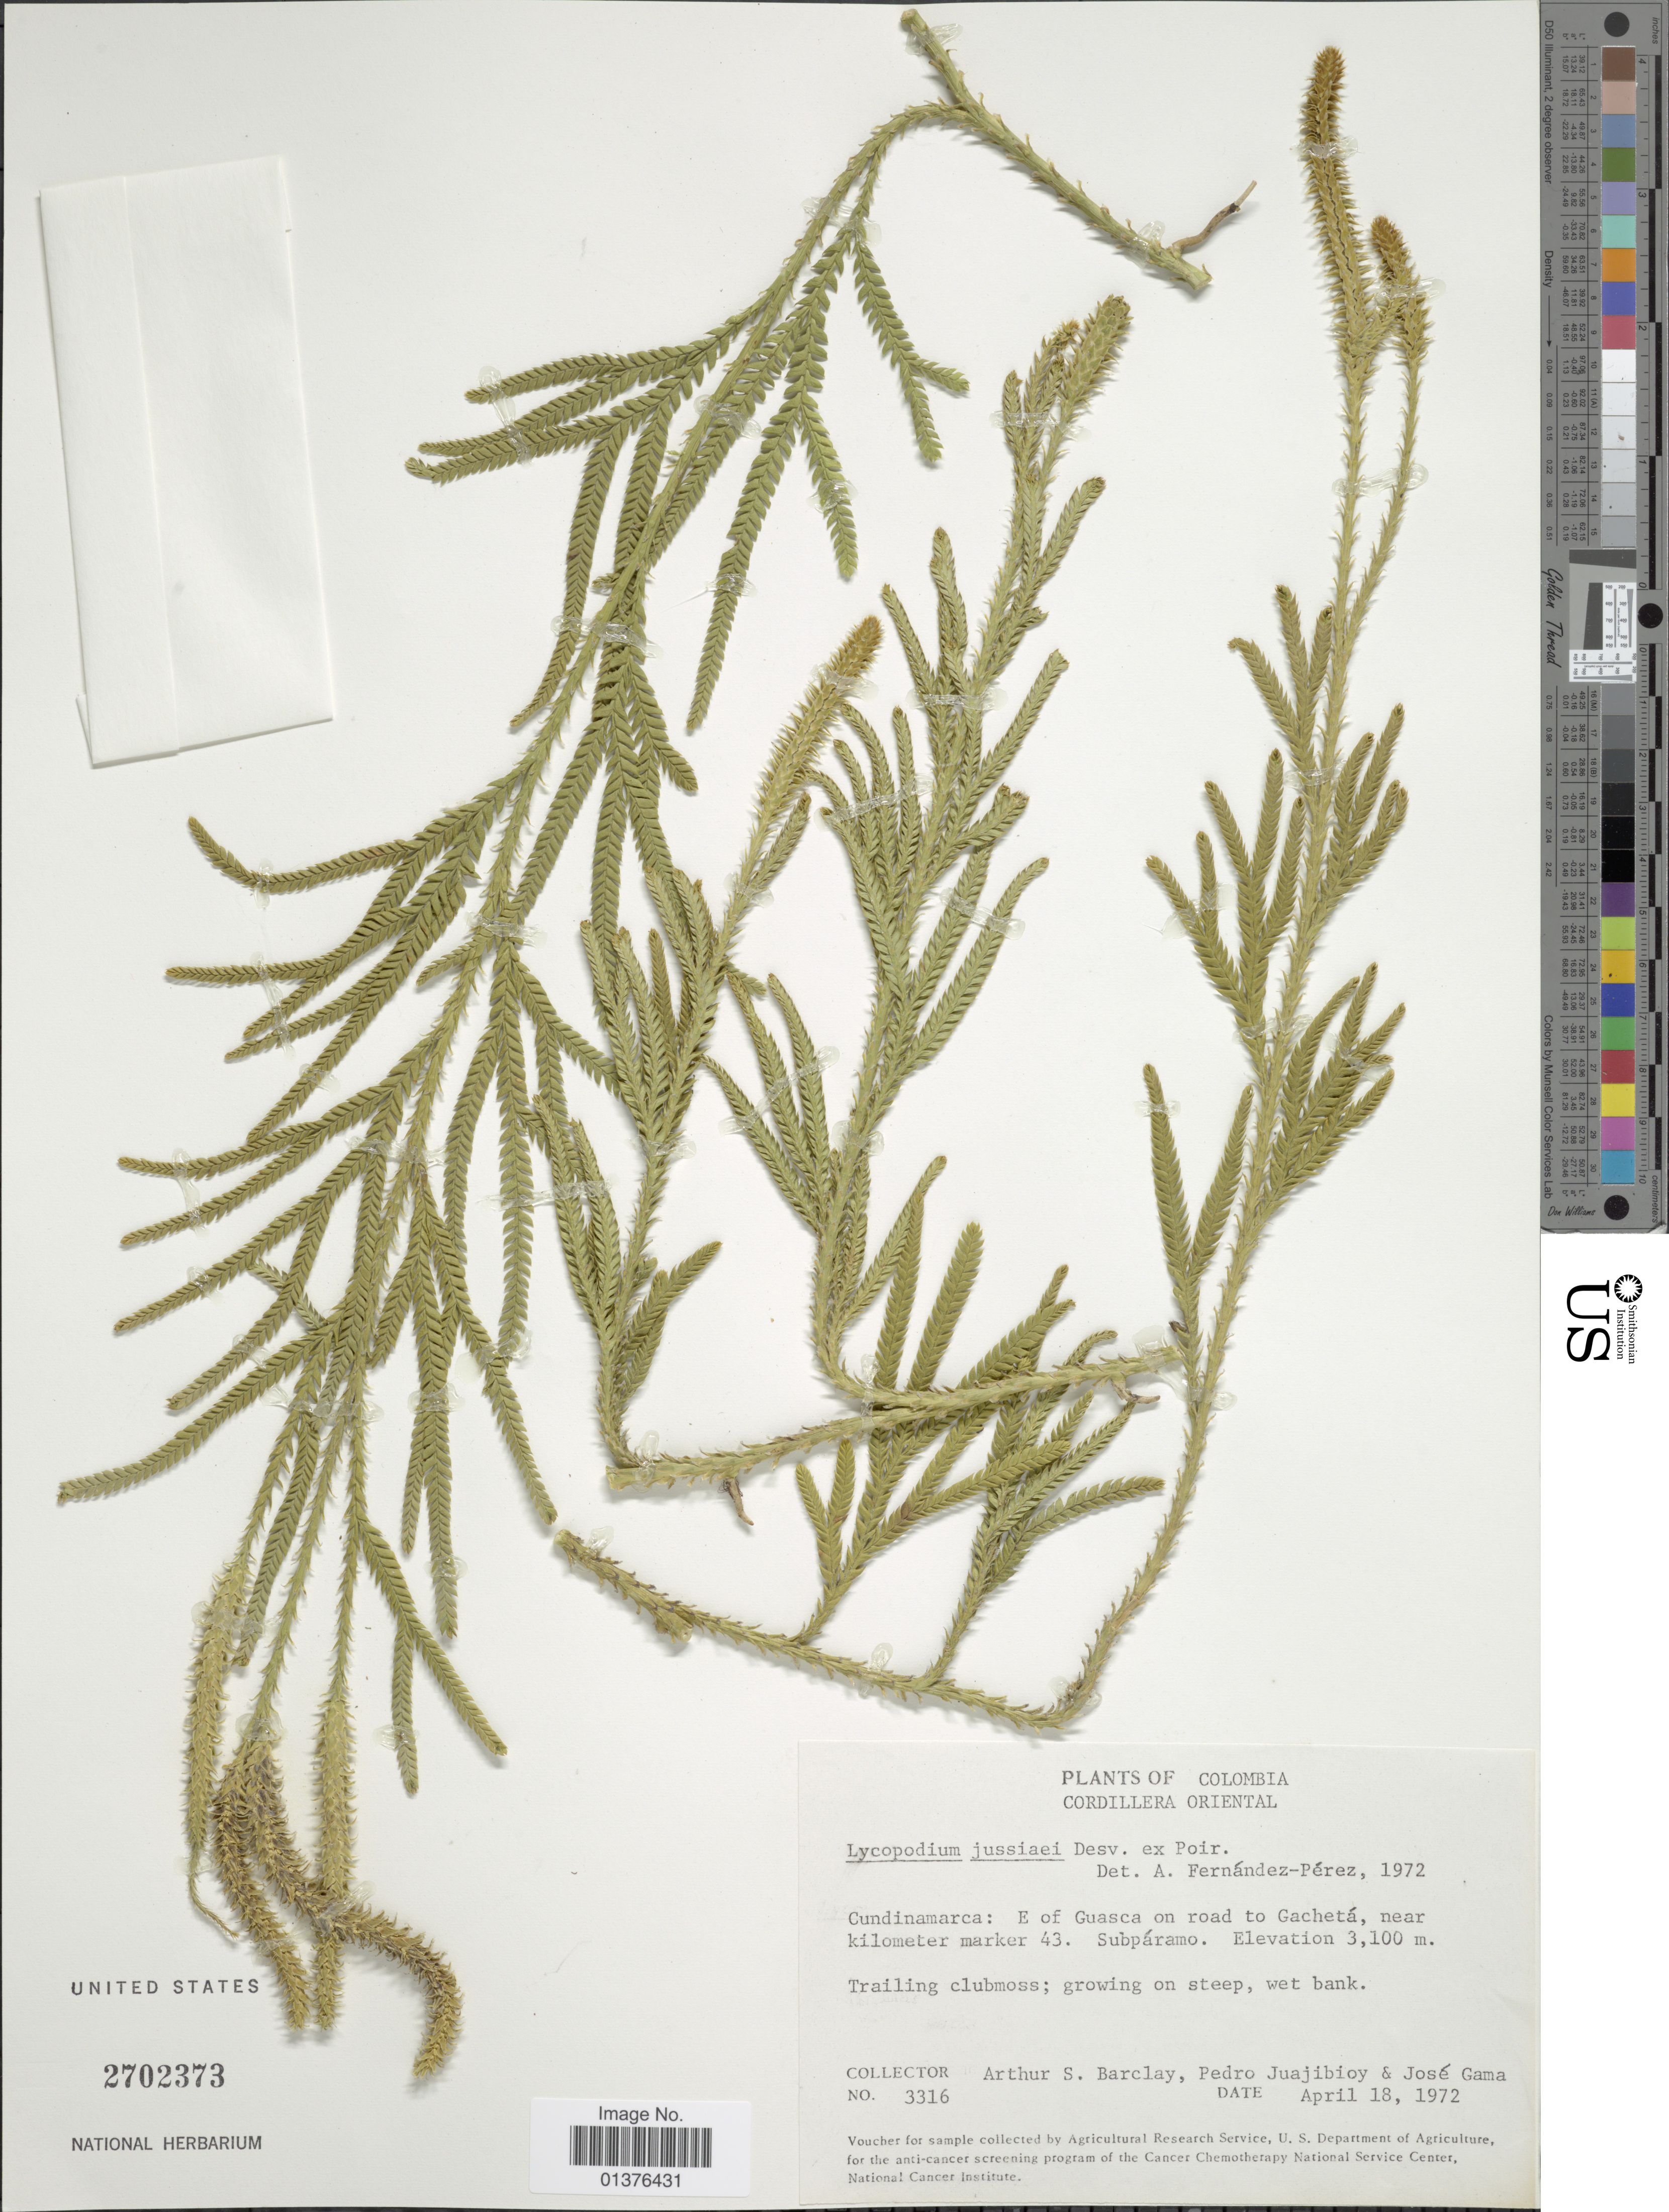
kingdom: Plantae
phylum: Tracheophyta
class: Lycopodiopsida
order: Lycopodiales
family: Lycopodiaceae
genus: Diphasium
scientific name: Diphasium jussiaei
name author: (Desv.) C. Presl ex Rothm.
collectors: A. S. Barclay, P. Juajibioy & J. Gama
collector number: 3316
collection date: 1972-04-18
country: Colombia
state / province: Cundinamarca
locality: E of Guasca on road to Gachetá, near kilometer marker 43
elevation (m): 3100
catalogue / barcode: US 2702373